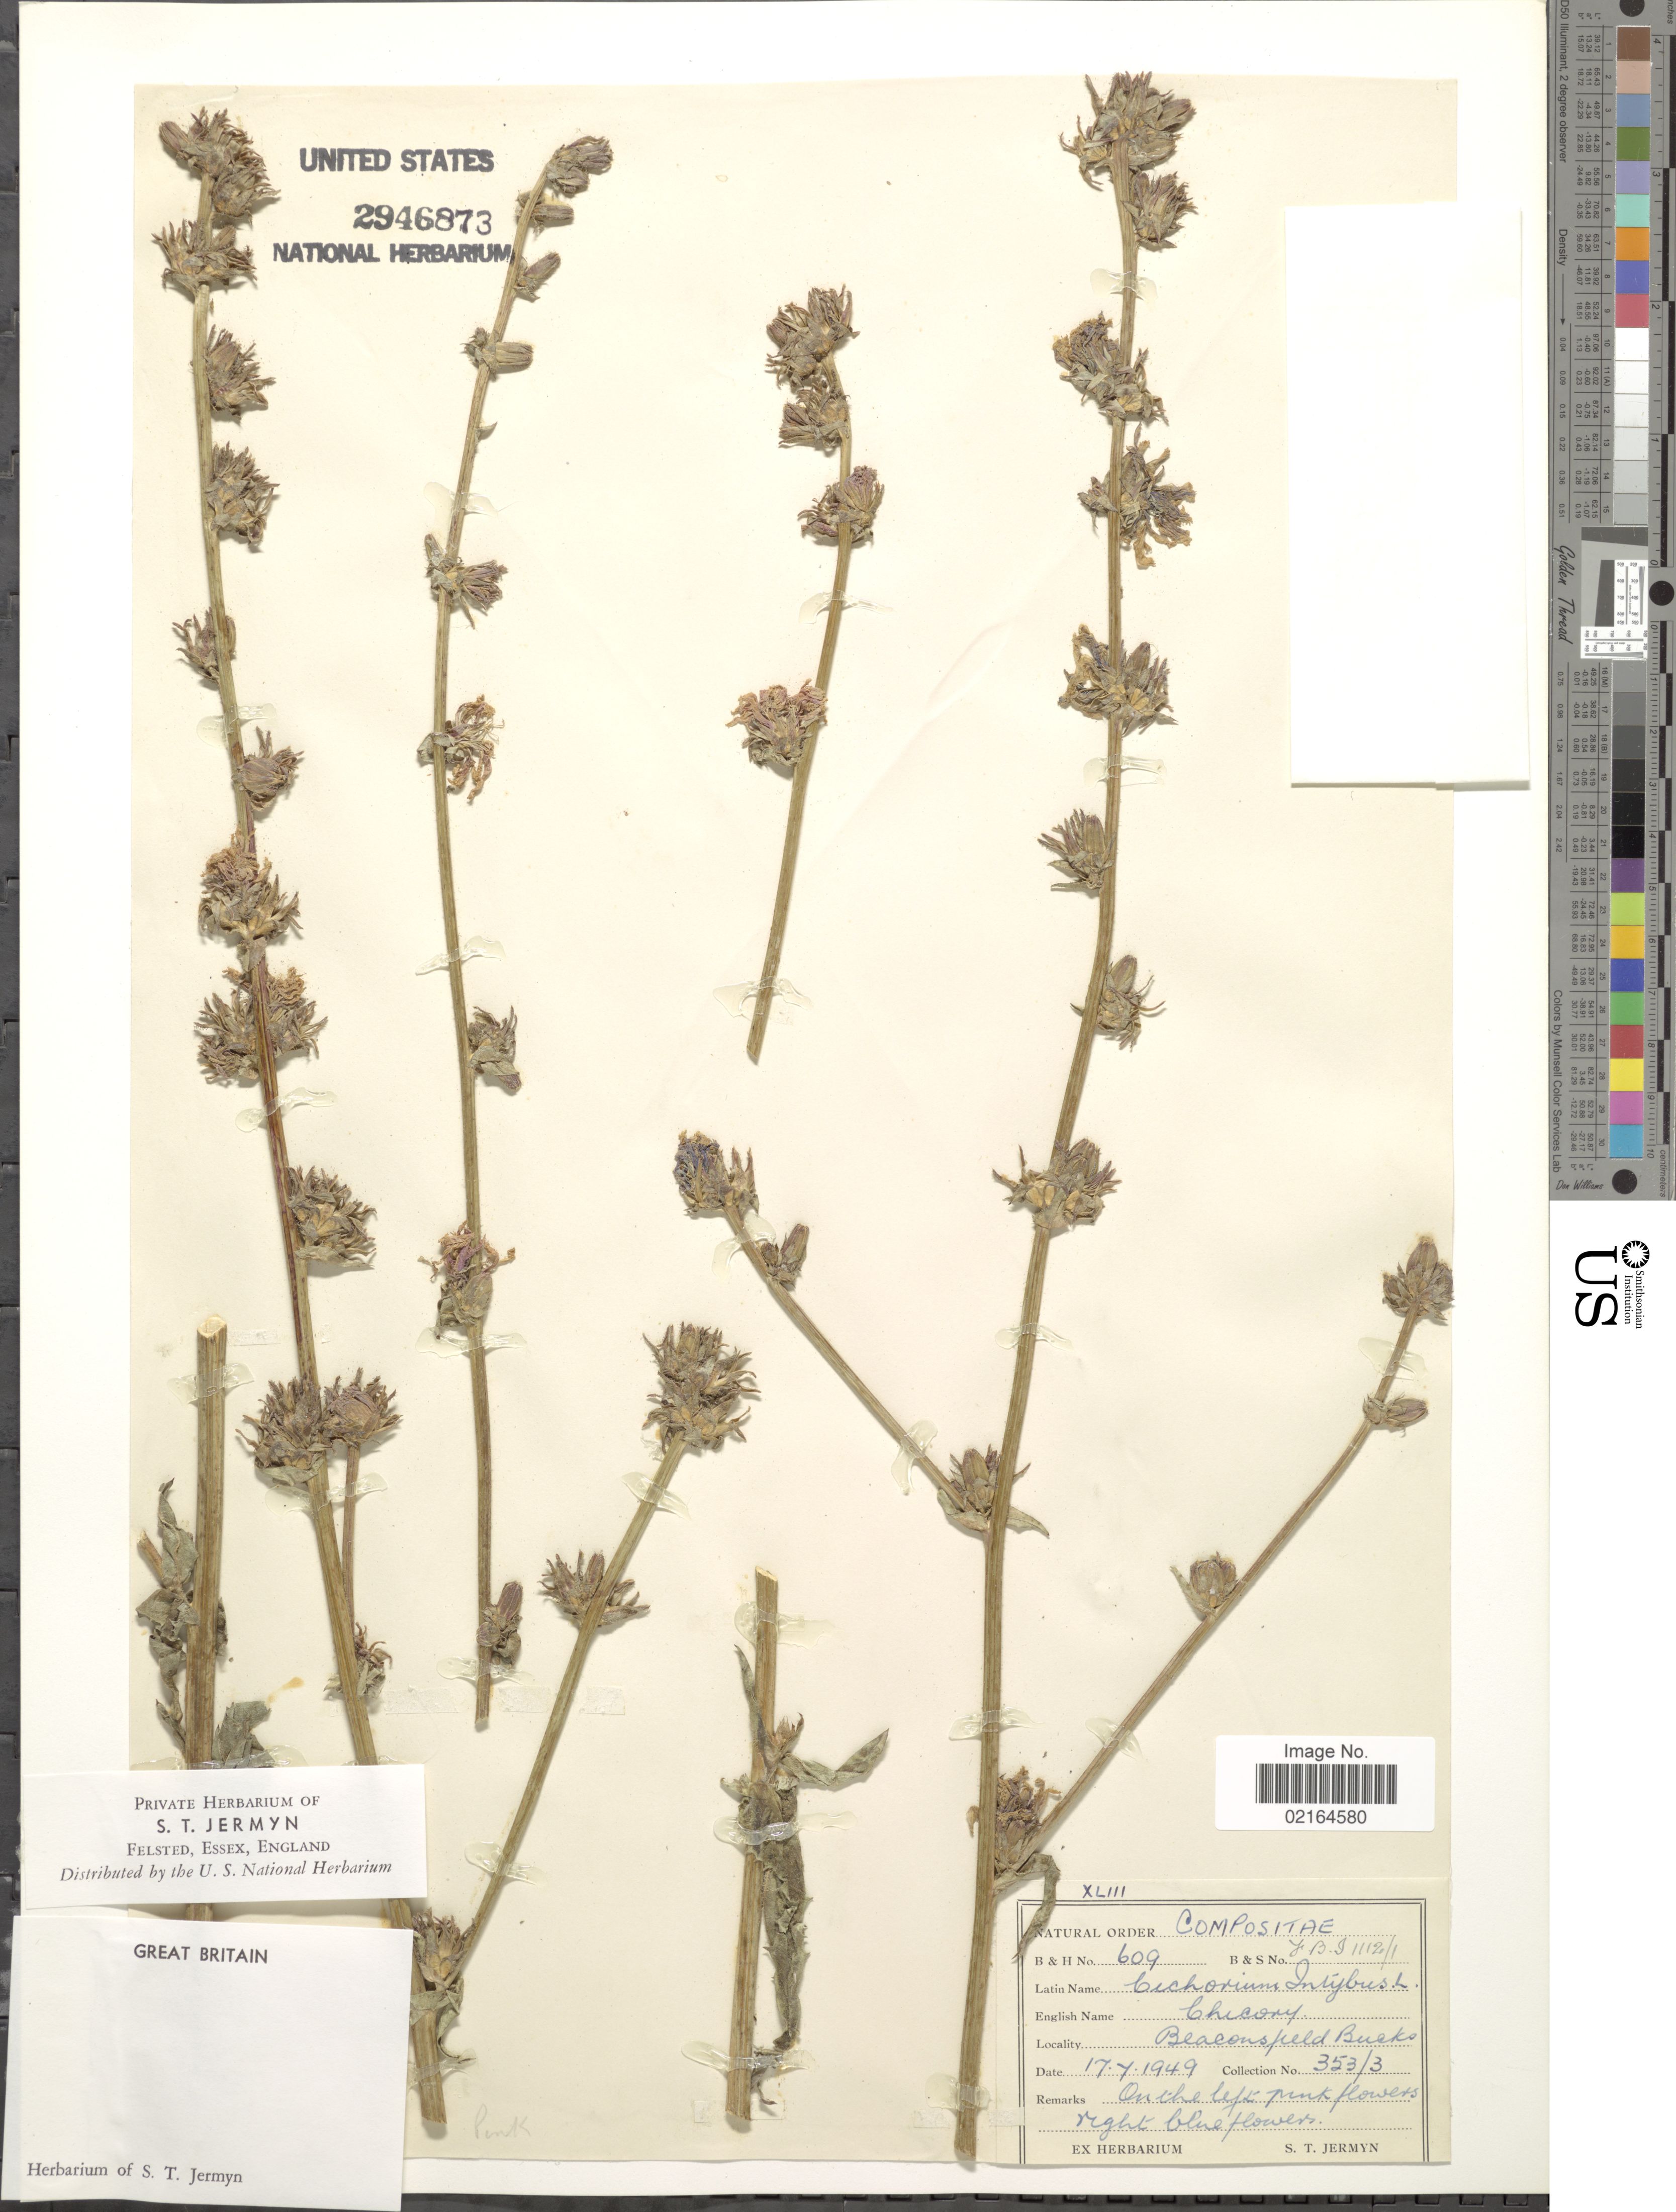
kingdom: Plantae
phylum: Tracheophyta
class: Magnoliopsida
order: Asterales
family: Asteraceae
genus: Cichorium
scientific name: Cichorium intybus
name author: L.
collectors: ex herb. S. T. Jermyn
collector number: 353/3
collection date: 1949-07-17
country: United Kingdom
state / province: England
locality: Great Britain, Beaconsfield Bucks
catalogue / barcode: US 2946873